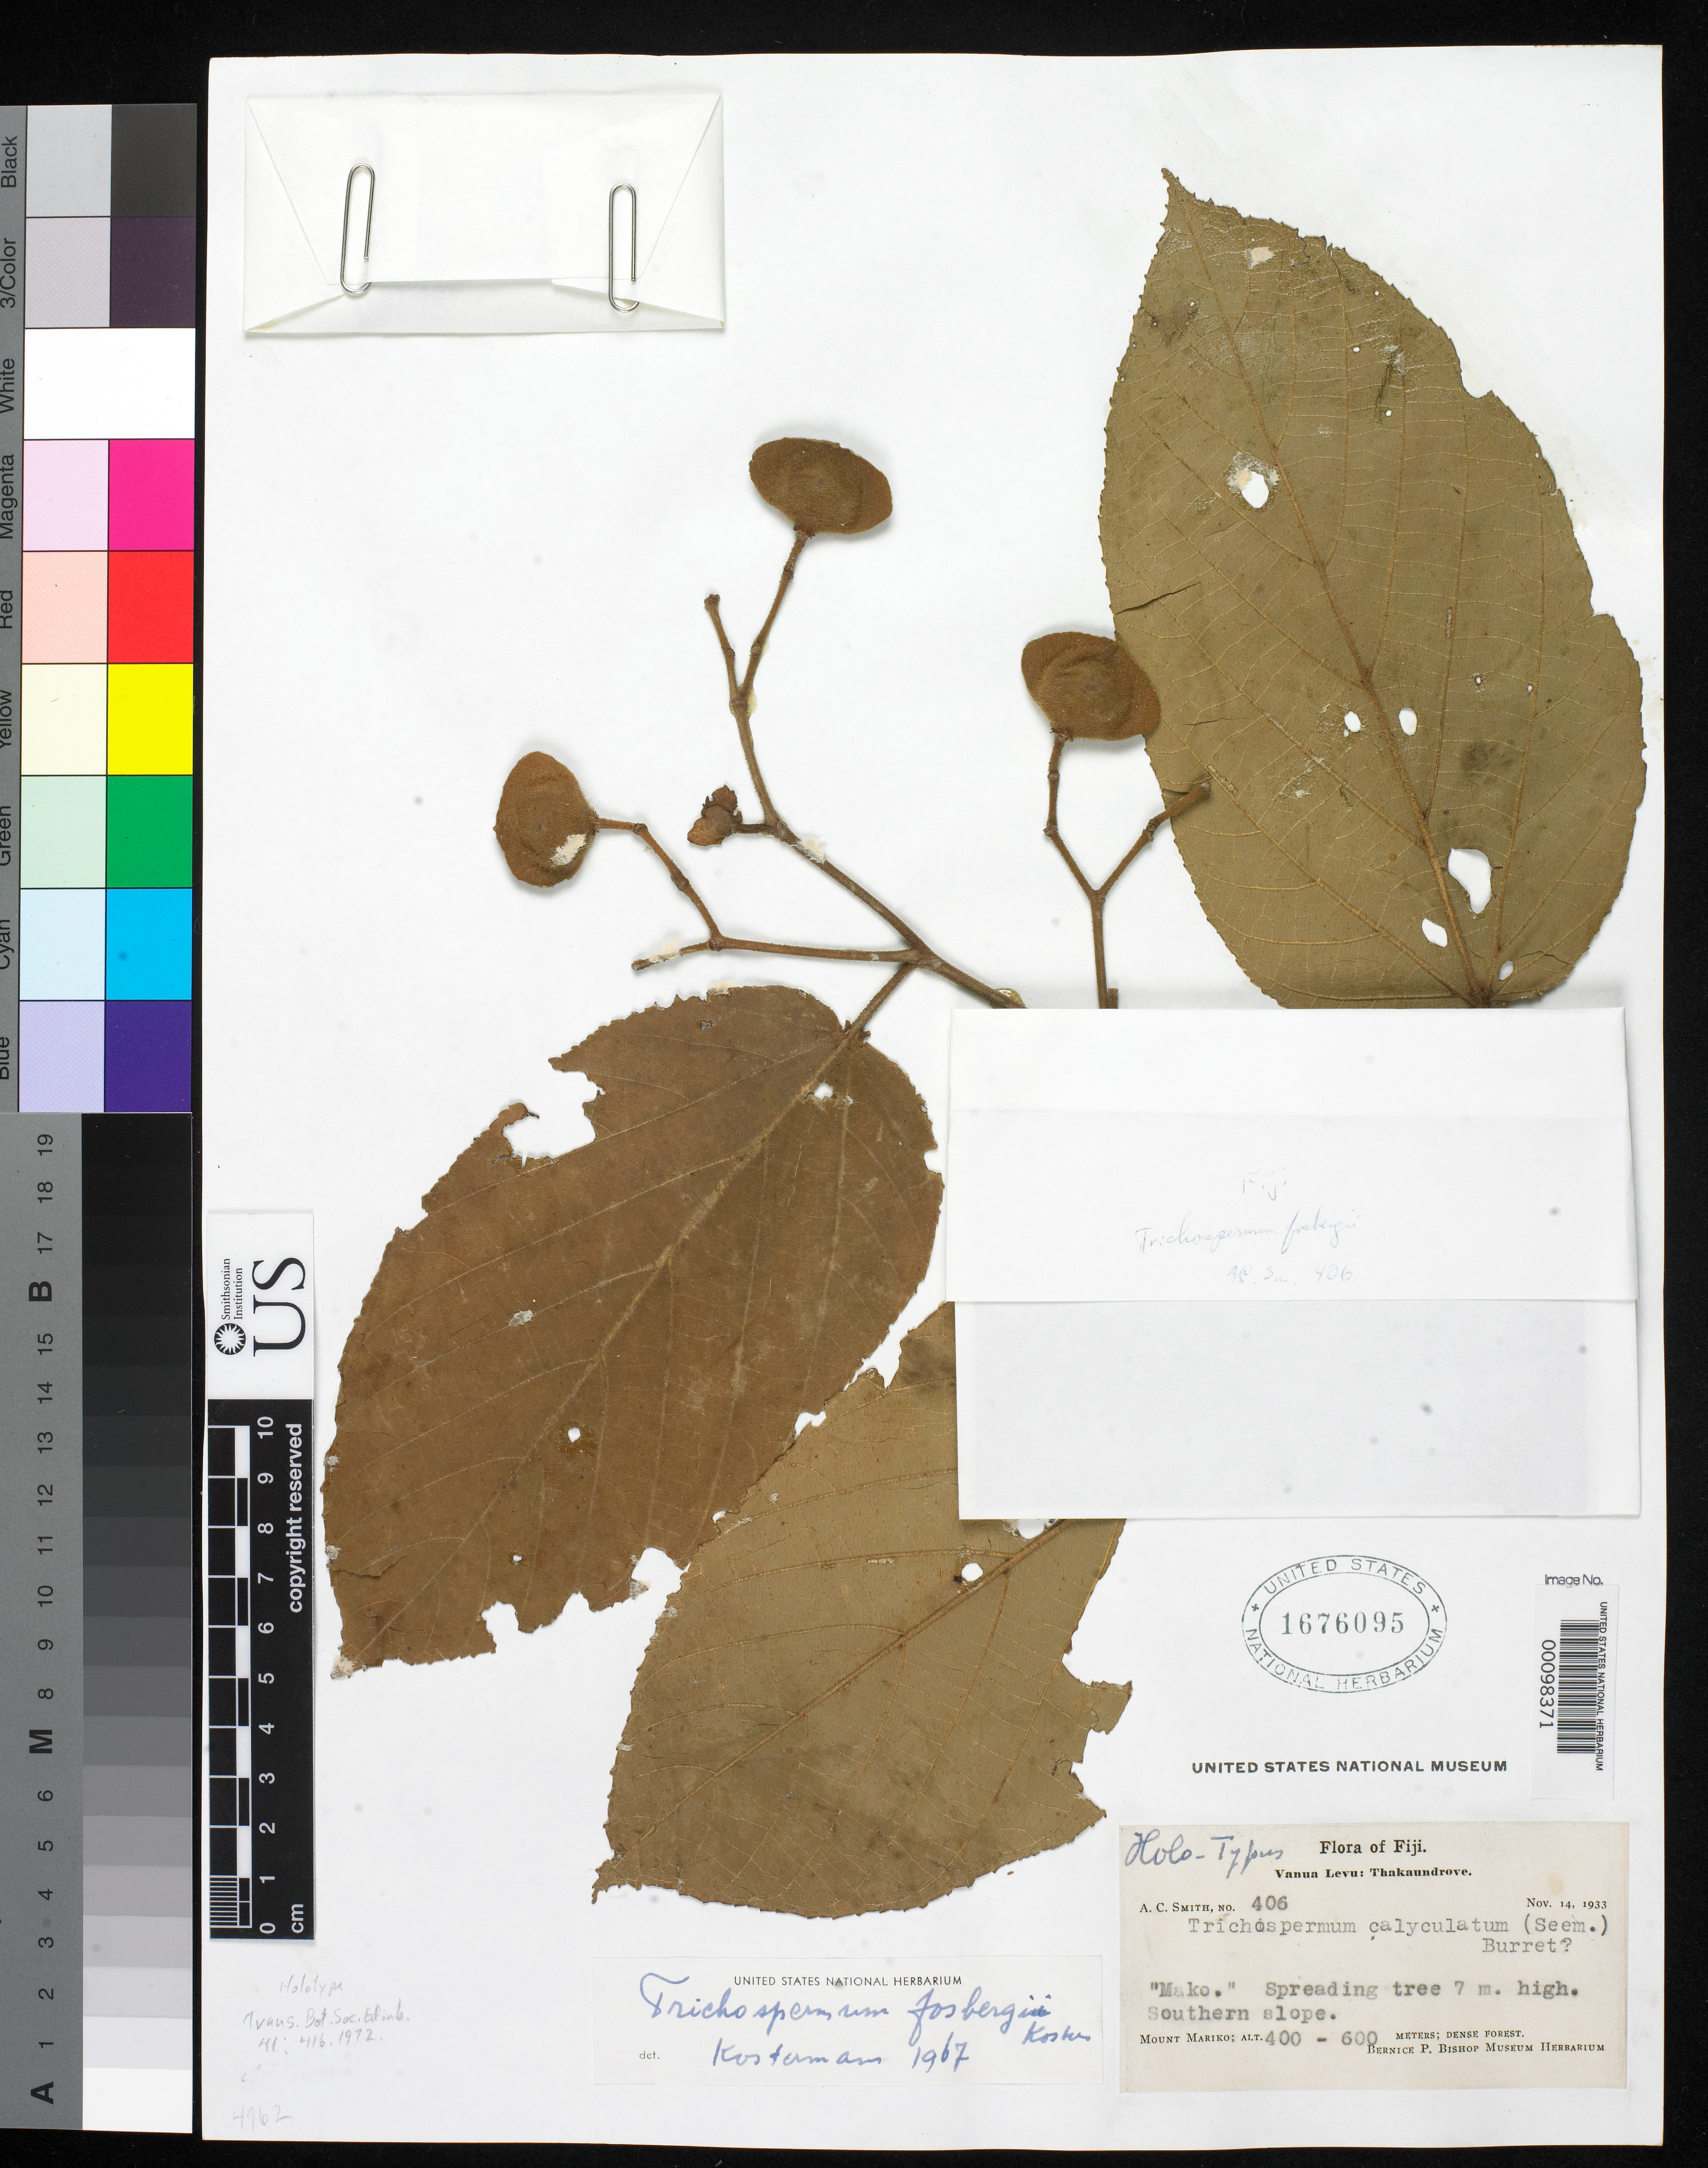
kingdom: Plantae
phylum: Tracheophyta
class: Magnoliopsida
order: Malvales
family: Malvaceae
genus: Trichospermum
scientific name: Trichospermum fosbergii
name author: Kosterm.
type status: Holotype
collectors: A. C. Smith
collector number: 406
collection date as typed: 14 Nov 1933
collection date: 1933-11-14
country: Fiji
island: Vanua Levu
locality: Thakaundrove, Mt. Mariko, south slope. [Vanua Levu Group]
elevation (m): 400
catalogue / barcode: US 1676095